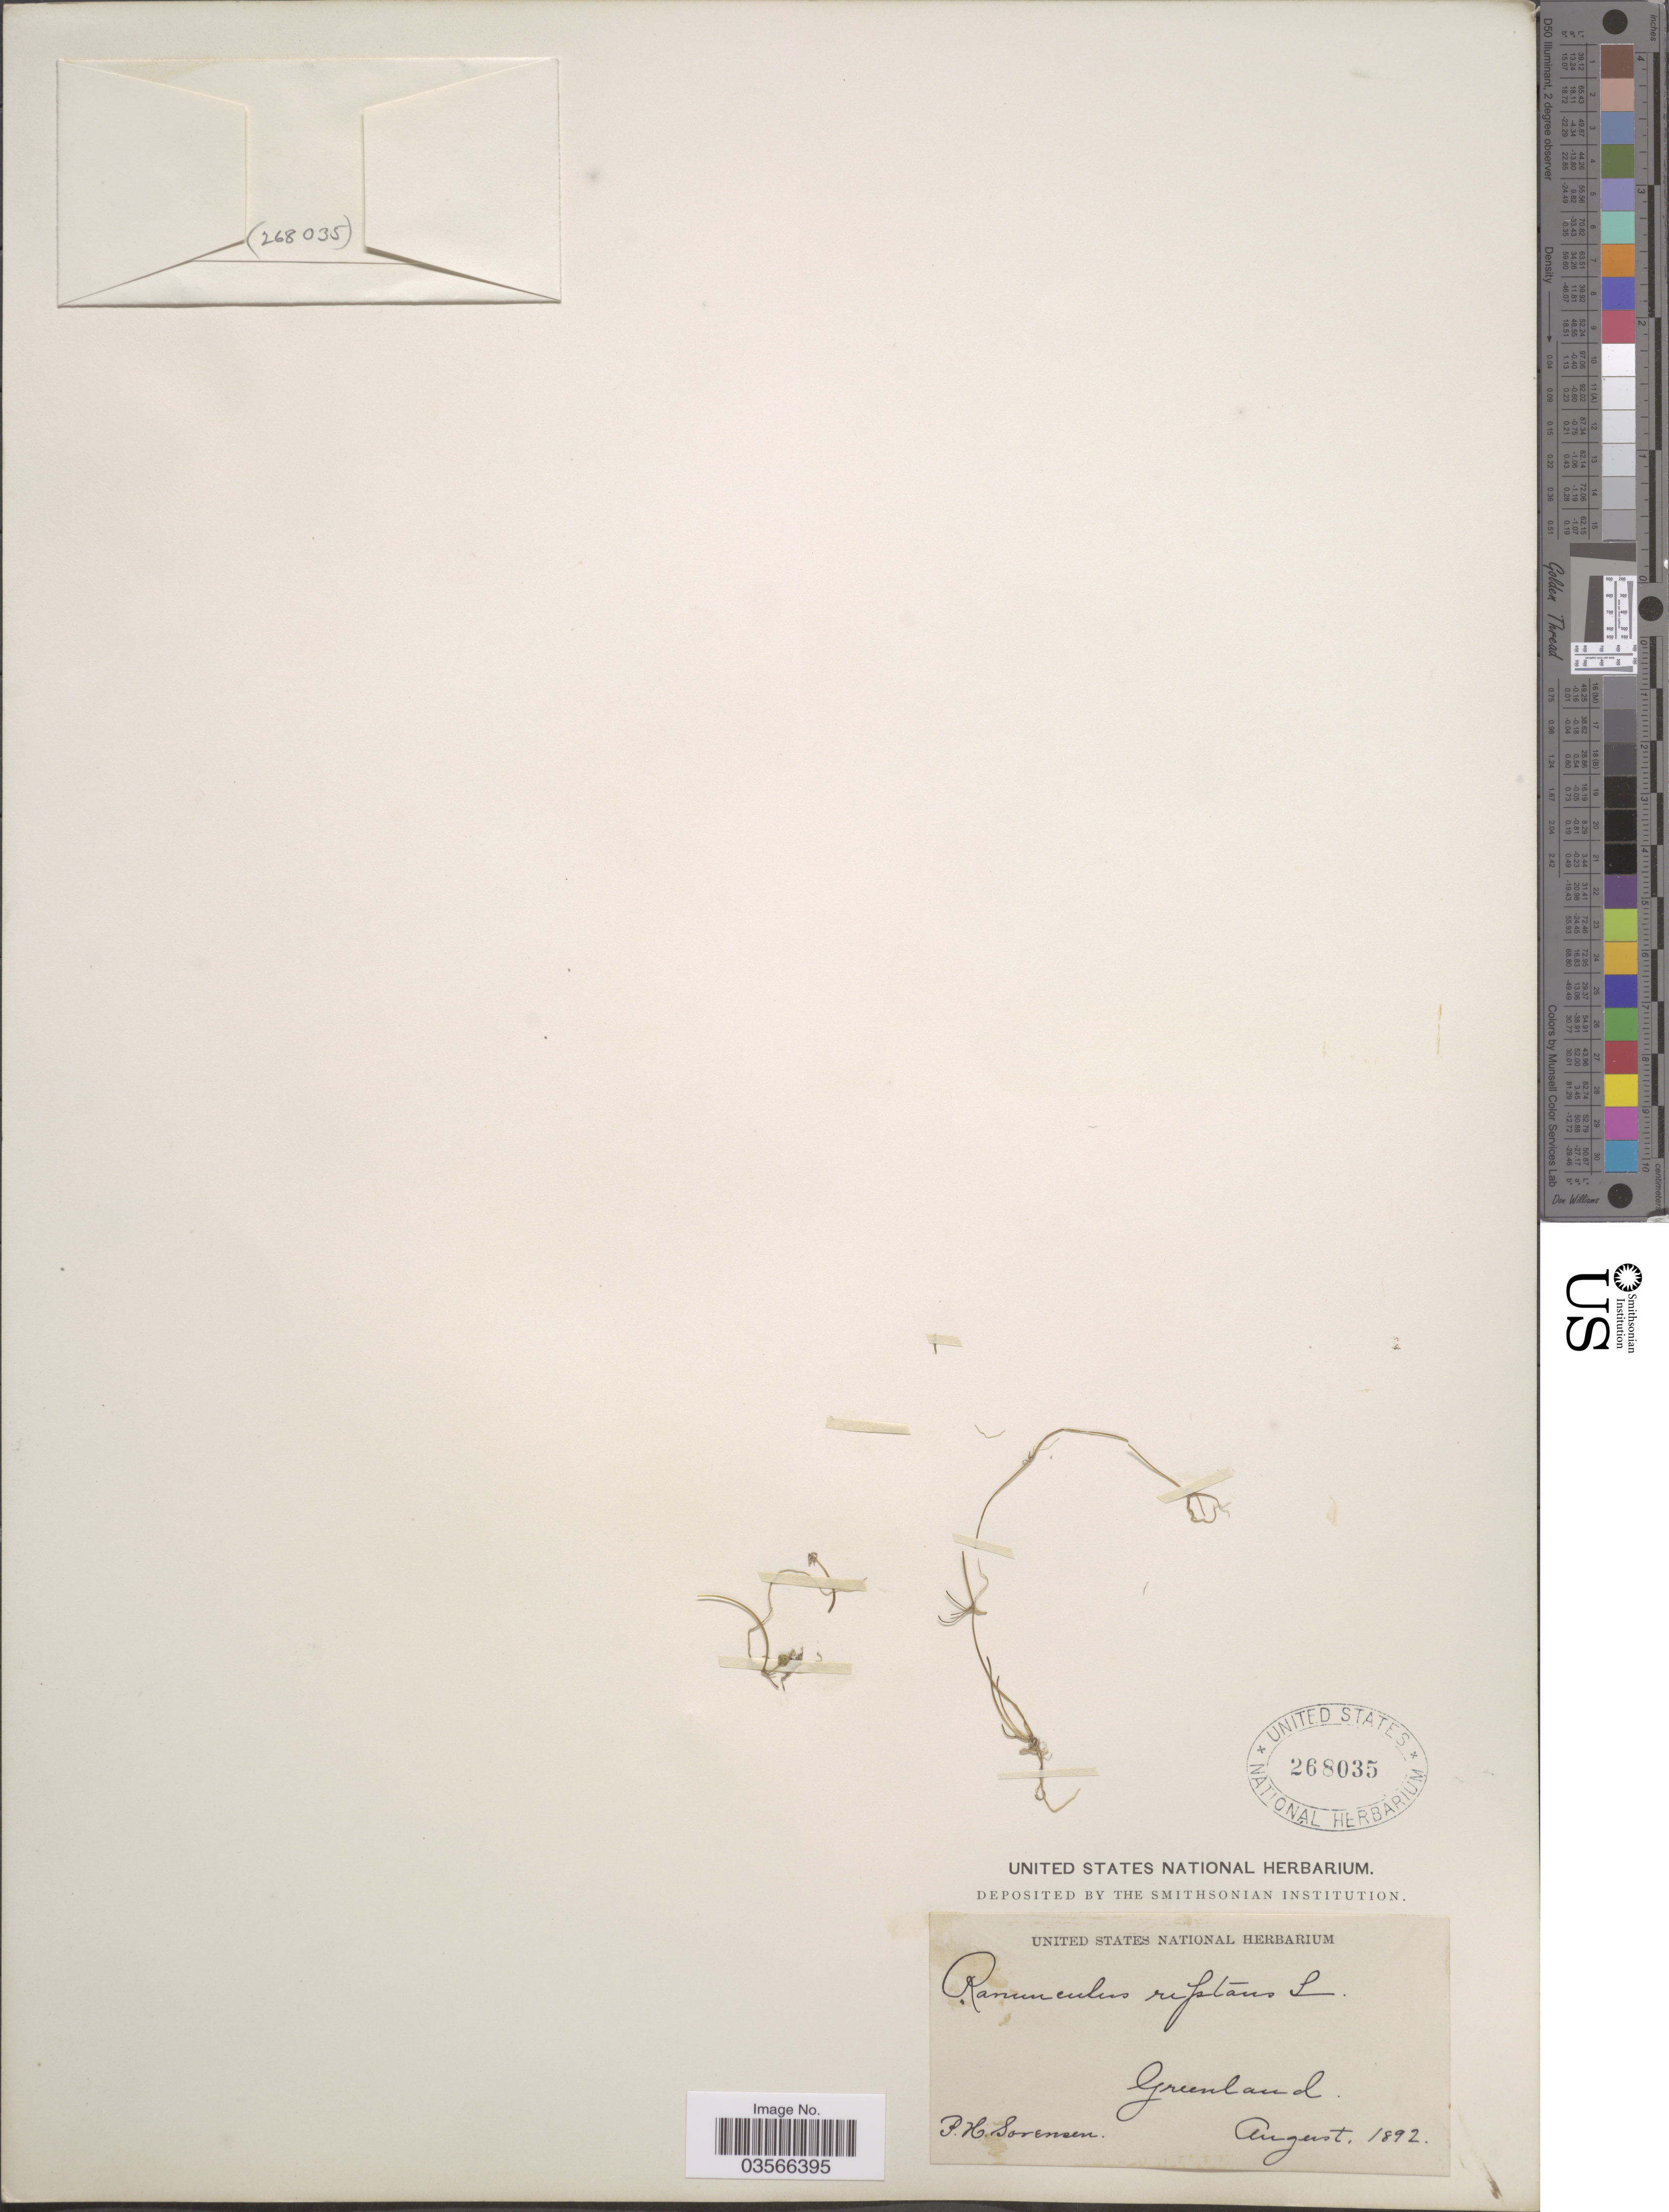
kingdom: Plantae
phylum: Tracheophyta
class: Magnoliopsida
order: Ranunculales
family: Ranunculaceae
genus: Ranunculus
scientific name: Ranunculus flammula var. filiformis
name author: (Michx.) Hook.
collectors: P. Sorensen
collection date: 1892-08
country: Greenland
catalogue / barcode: US 268035